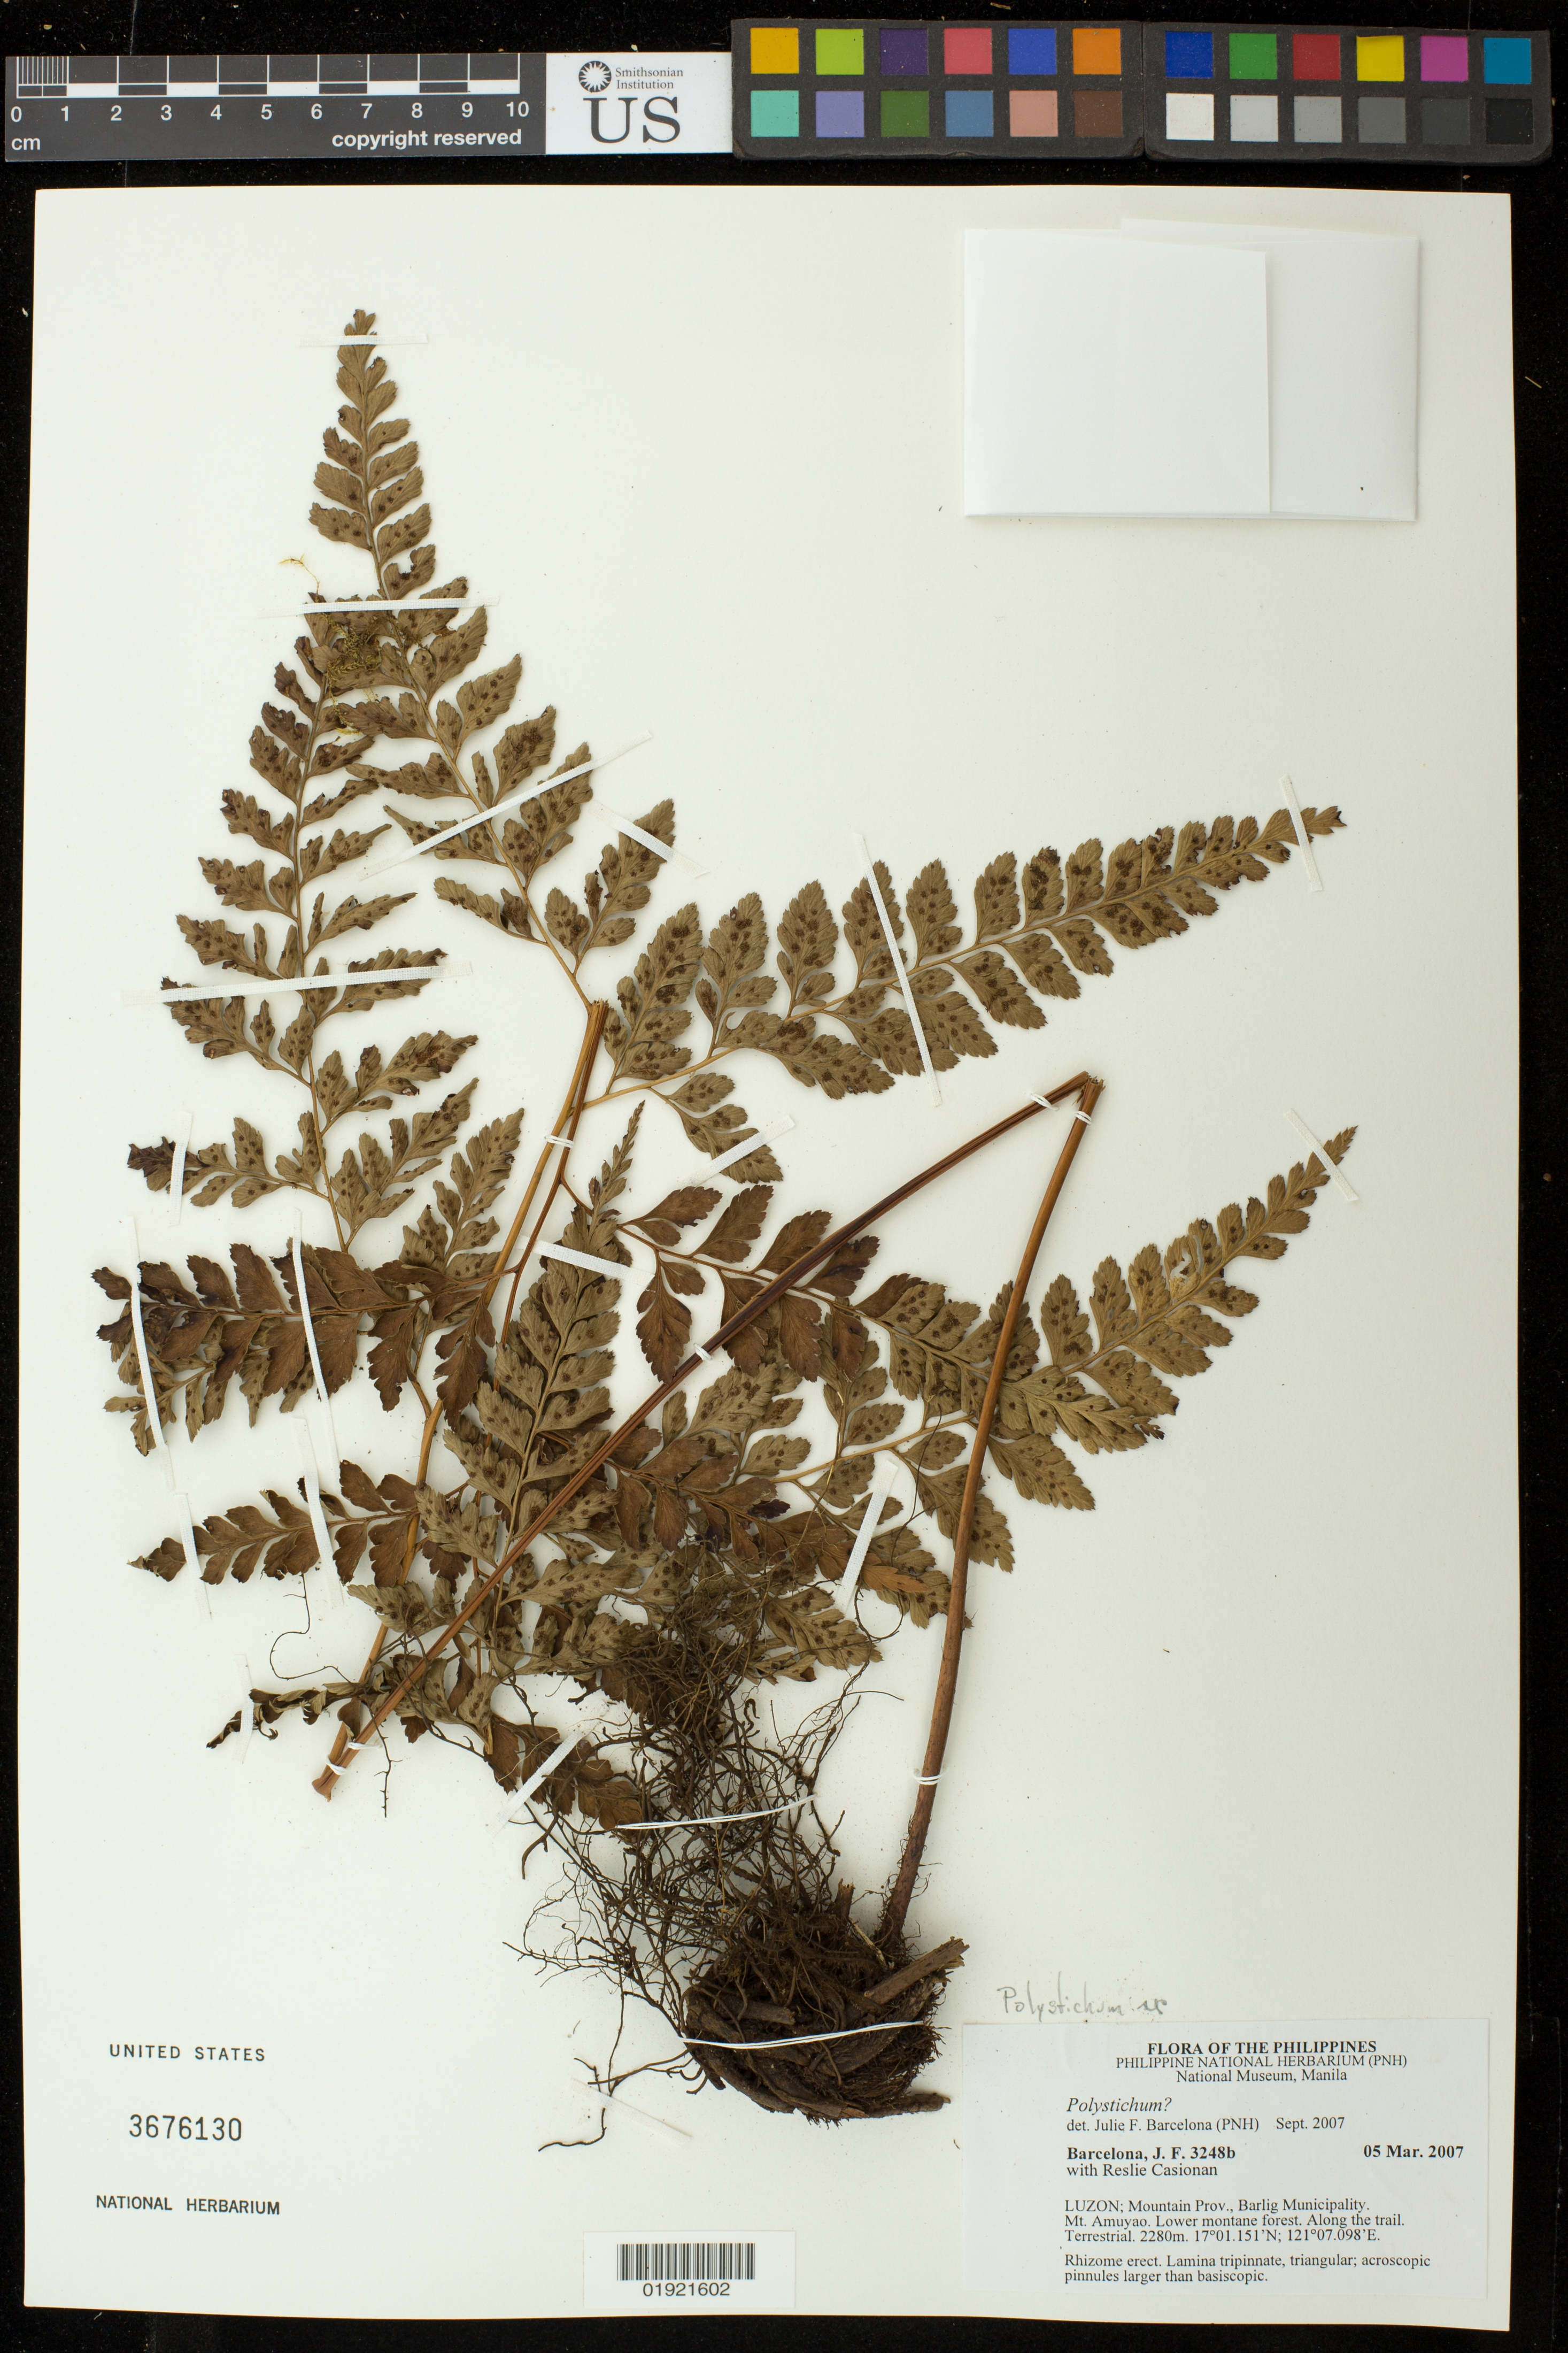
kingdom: Plantae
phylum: Tracheophyta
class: Polypodiopsida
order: Polypodiales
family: Dryopteridaceae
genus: Polystichum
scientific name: Polystichum sp.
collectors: J. F. Barcelona & R. Casionan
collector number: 3248b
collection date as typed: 05 Mar. 2007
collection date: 2007-03-05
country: Philippines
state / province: Cordillera (Administrative Region)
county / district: Mountain province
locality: Luzon, Barlig Municipality. Mt. Amuyao. along the trail.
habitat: lower montane forest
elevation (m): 2280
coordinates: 17 01.151 N, 121 07.098 E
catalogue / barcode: US 3676130